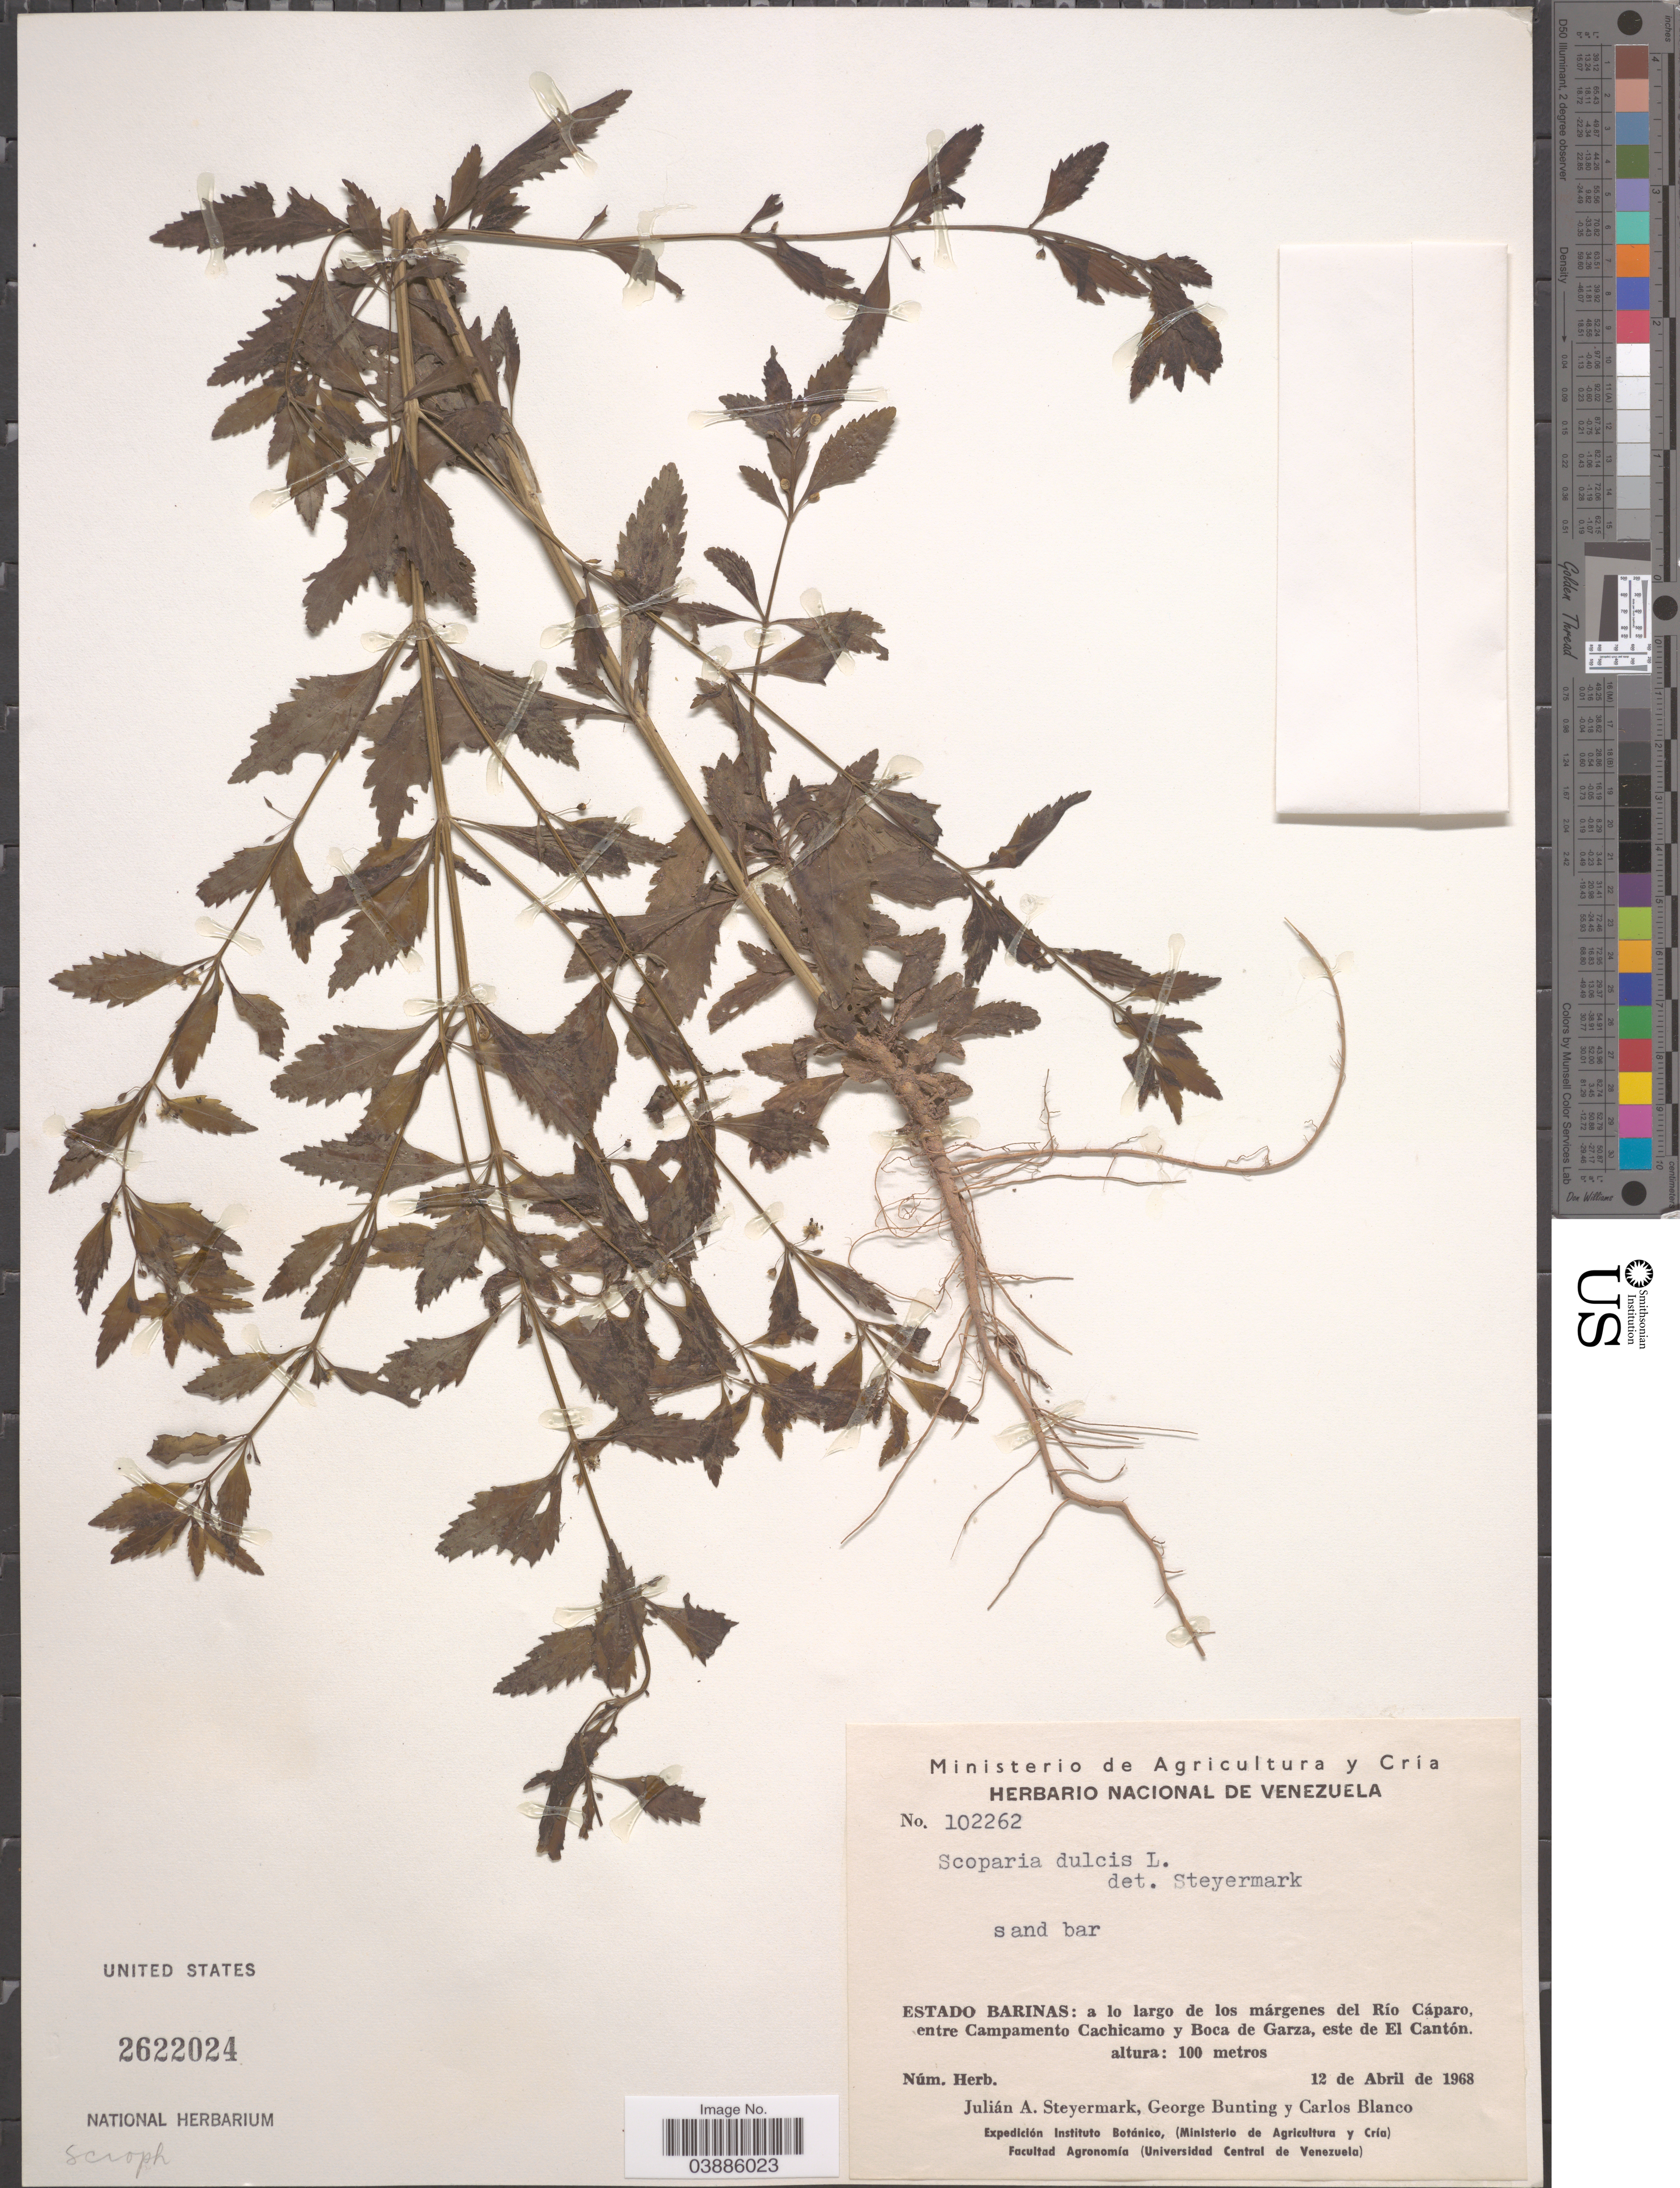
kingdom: Plantae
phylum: Tracheophyta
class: Magnoliopsida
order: Lamiales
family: Plantaginaceae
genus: Scoparia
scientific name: Scoparia dulcis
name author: L.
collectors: J. Steyermark, G. S. Bunting & C. Blanco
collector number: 102262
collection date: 1968-04-12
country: Venezuela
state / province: Barinas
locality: A lo largo de los márgenes del Río Cáparo, entre Campamento Cachicamo y Boca de Garza, este de El Cantón.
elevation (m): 100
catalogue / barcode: US 2622024